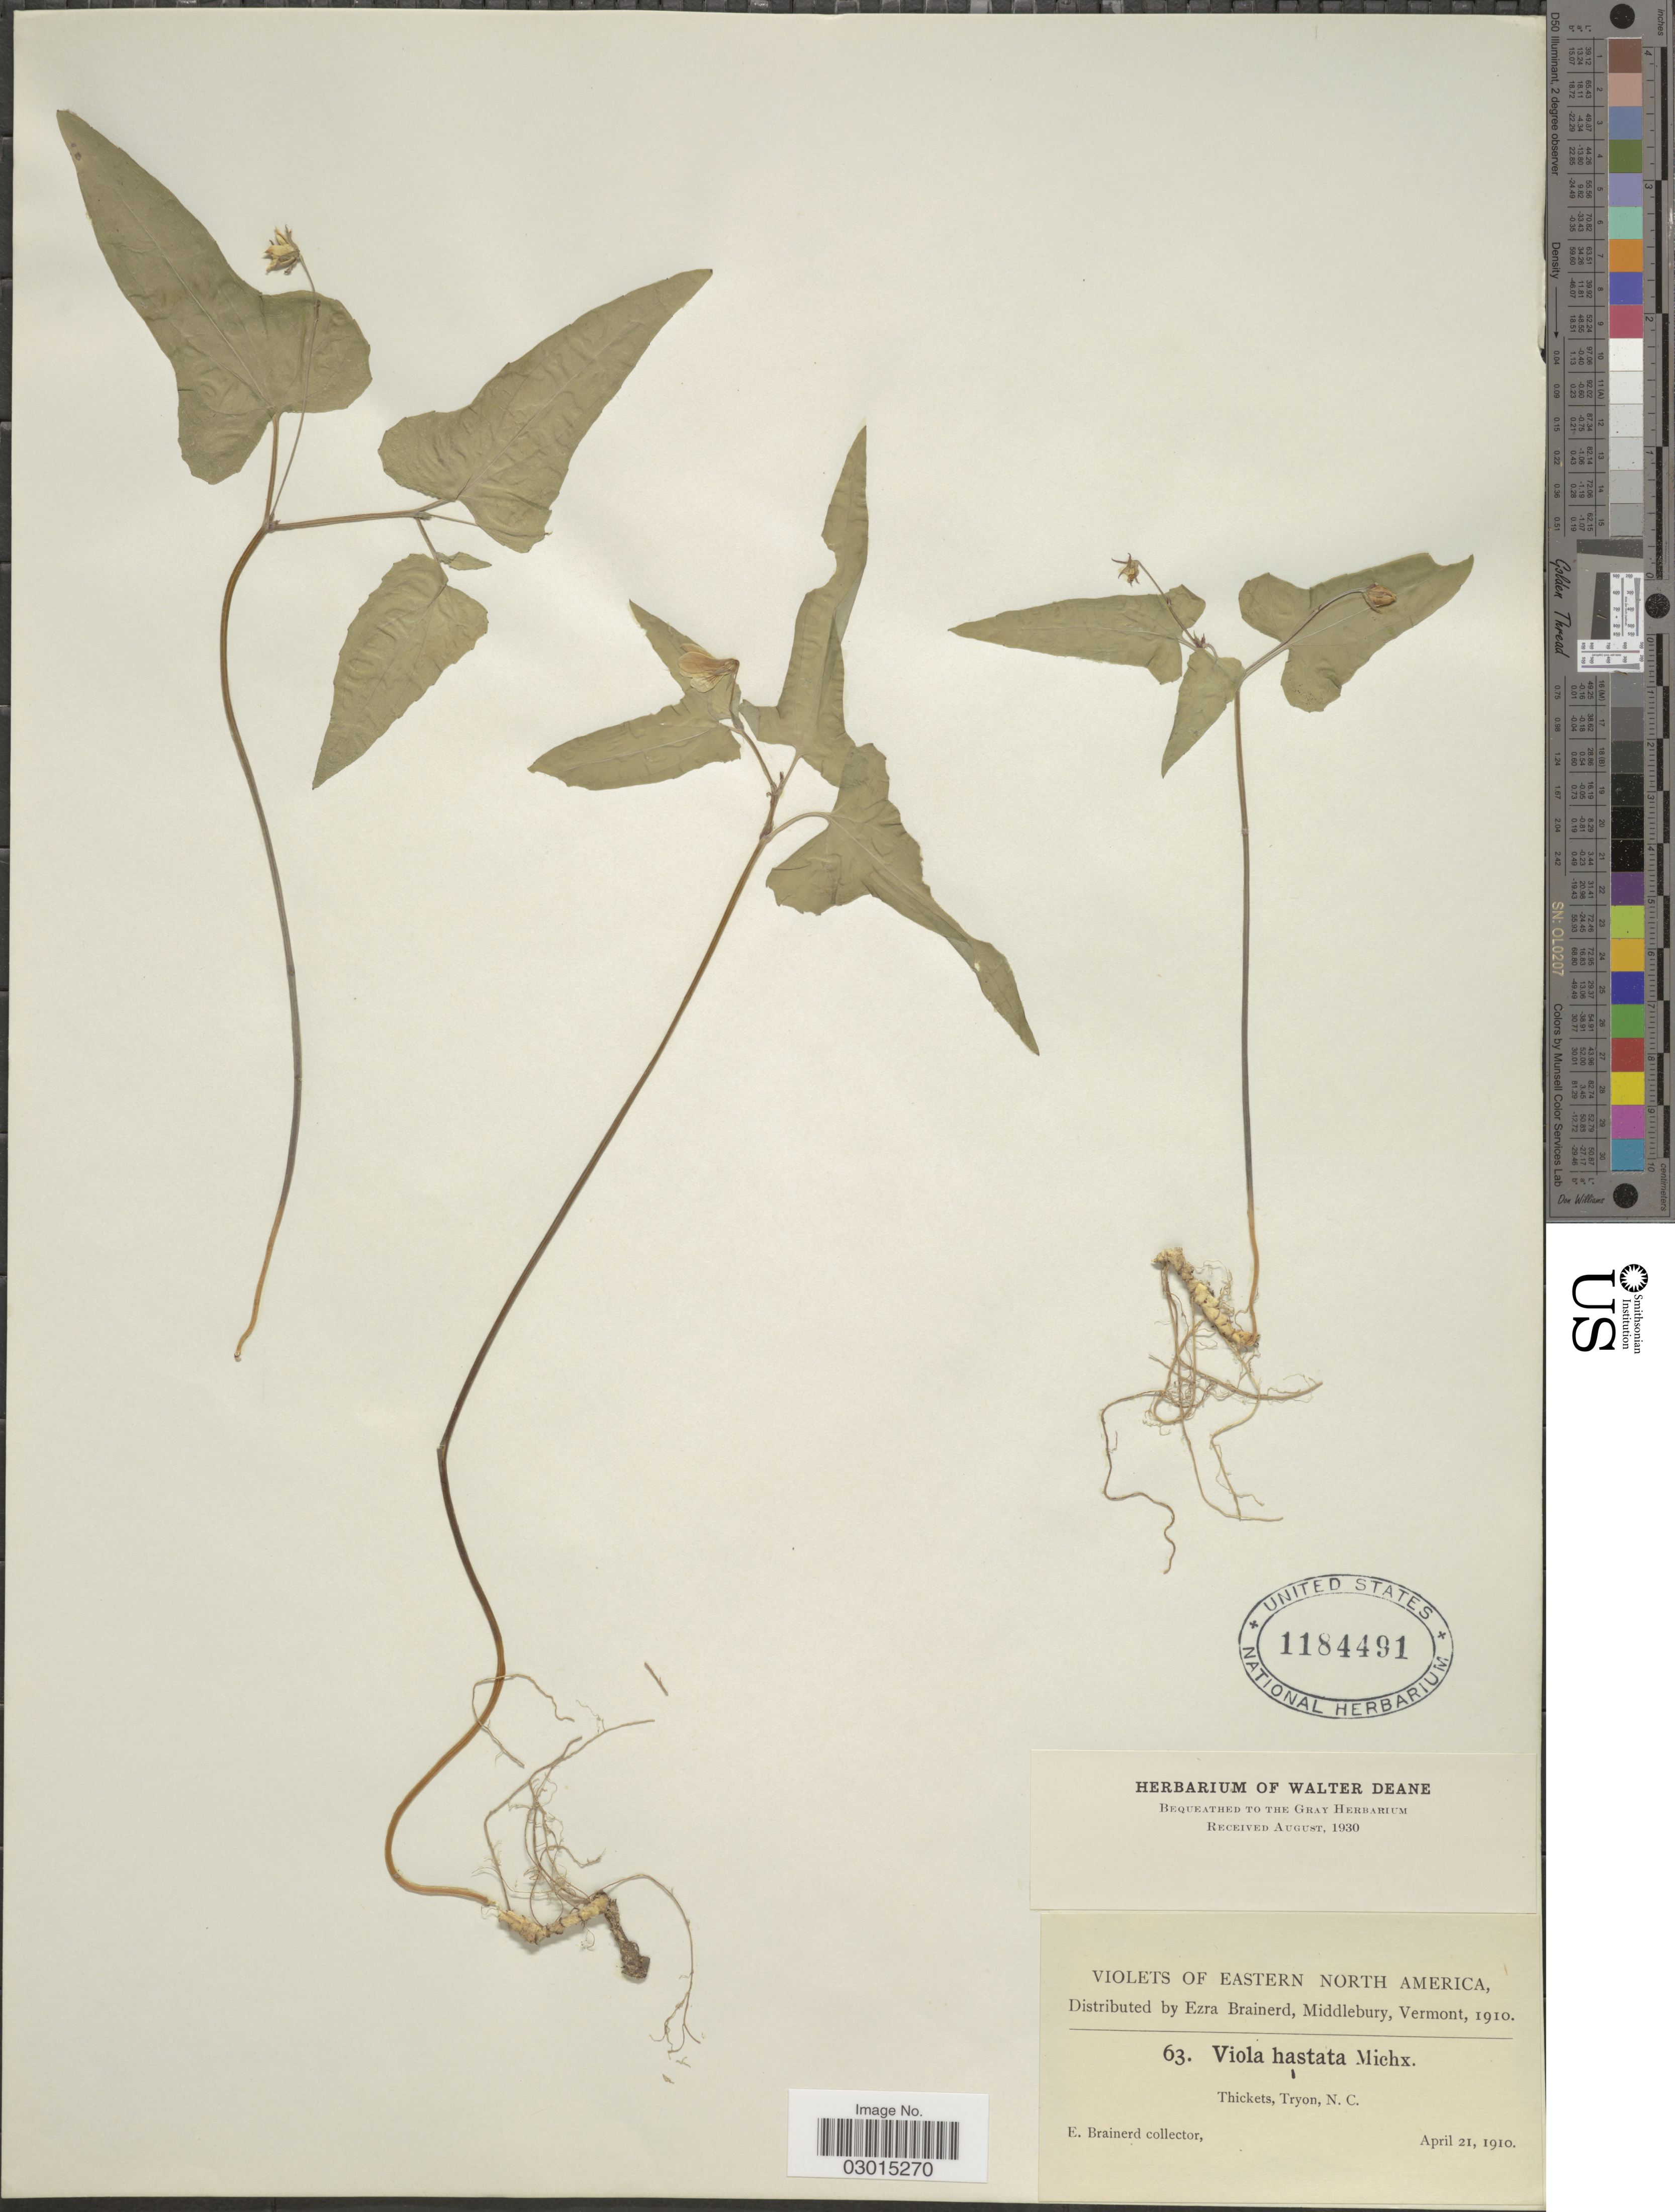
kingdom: Plantae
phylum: Tracheophyta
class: Magnoliopsida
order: Malpighiales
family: Violaceae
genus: Viola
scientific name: Viola hastata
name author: Michx.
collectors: E. Brainerd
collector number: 63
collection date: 1910-04-21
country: United States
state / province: North Carolina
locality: Thickets, Tryon, N.C.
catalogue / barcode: US 1184491